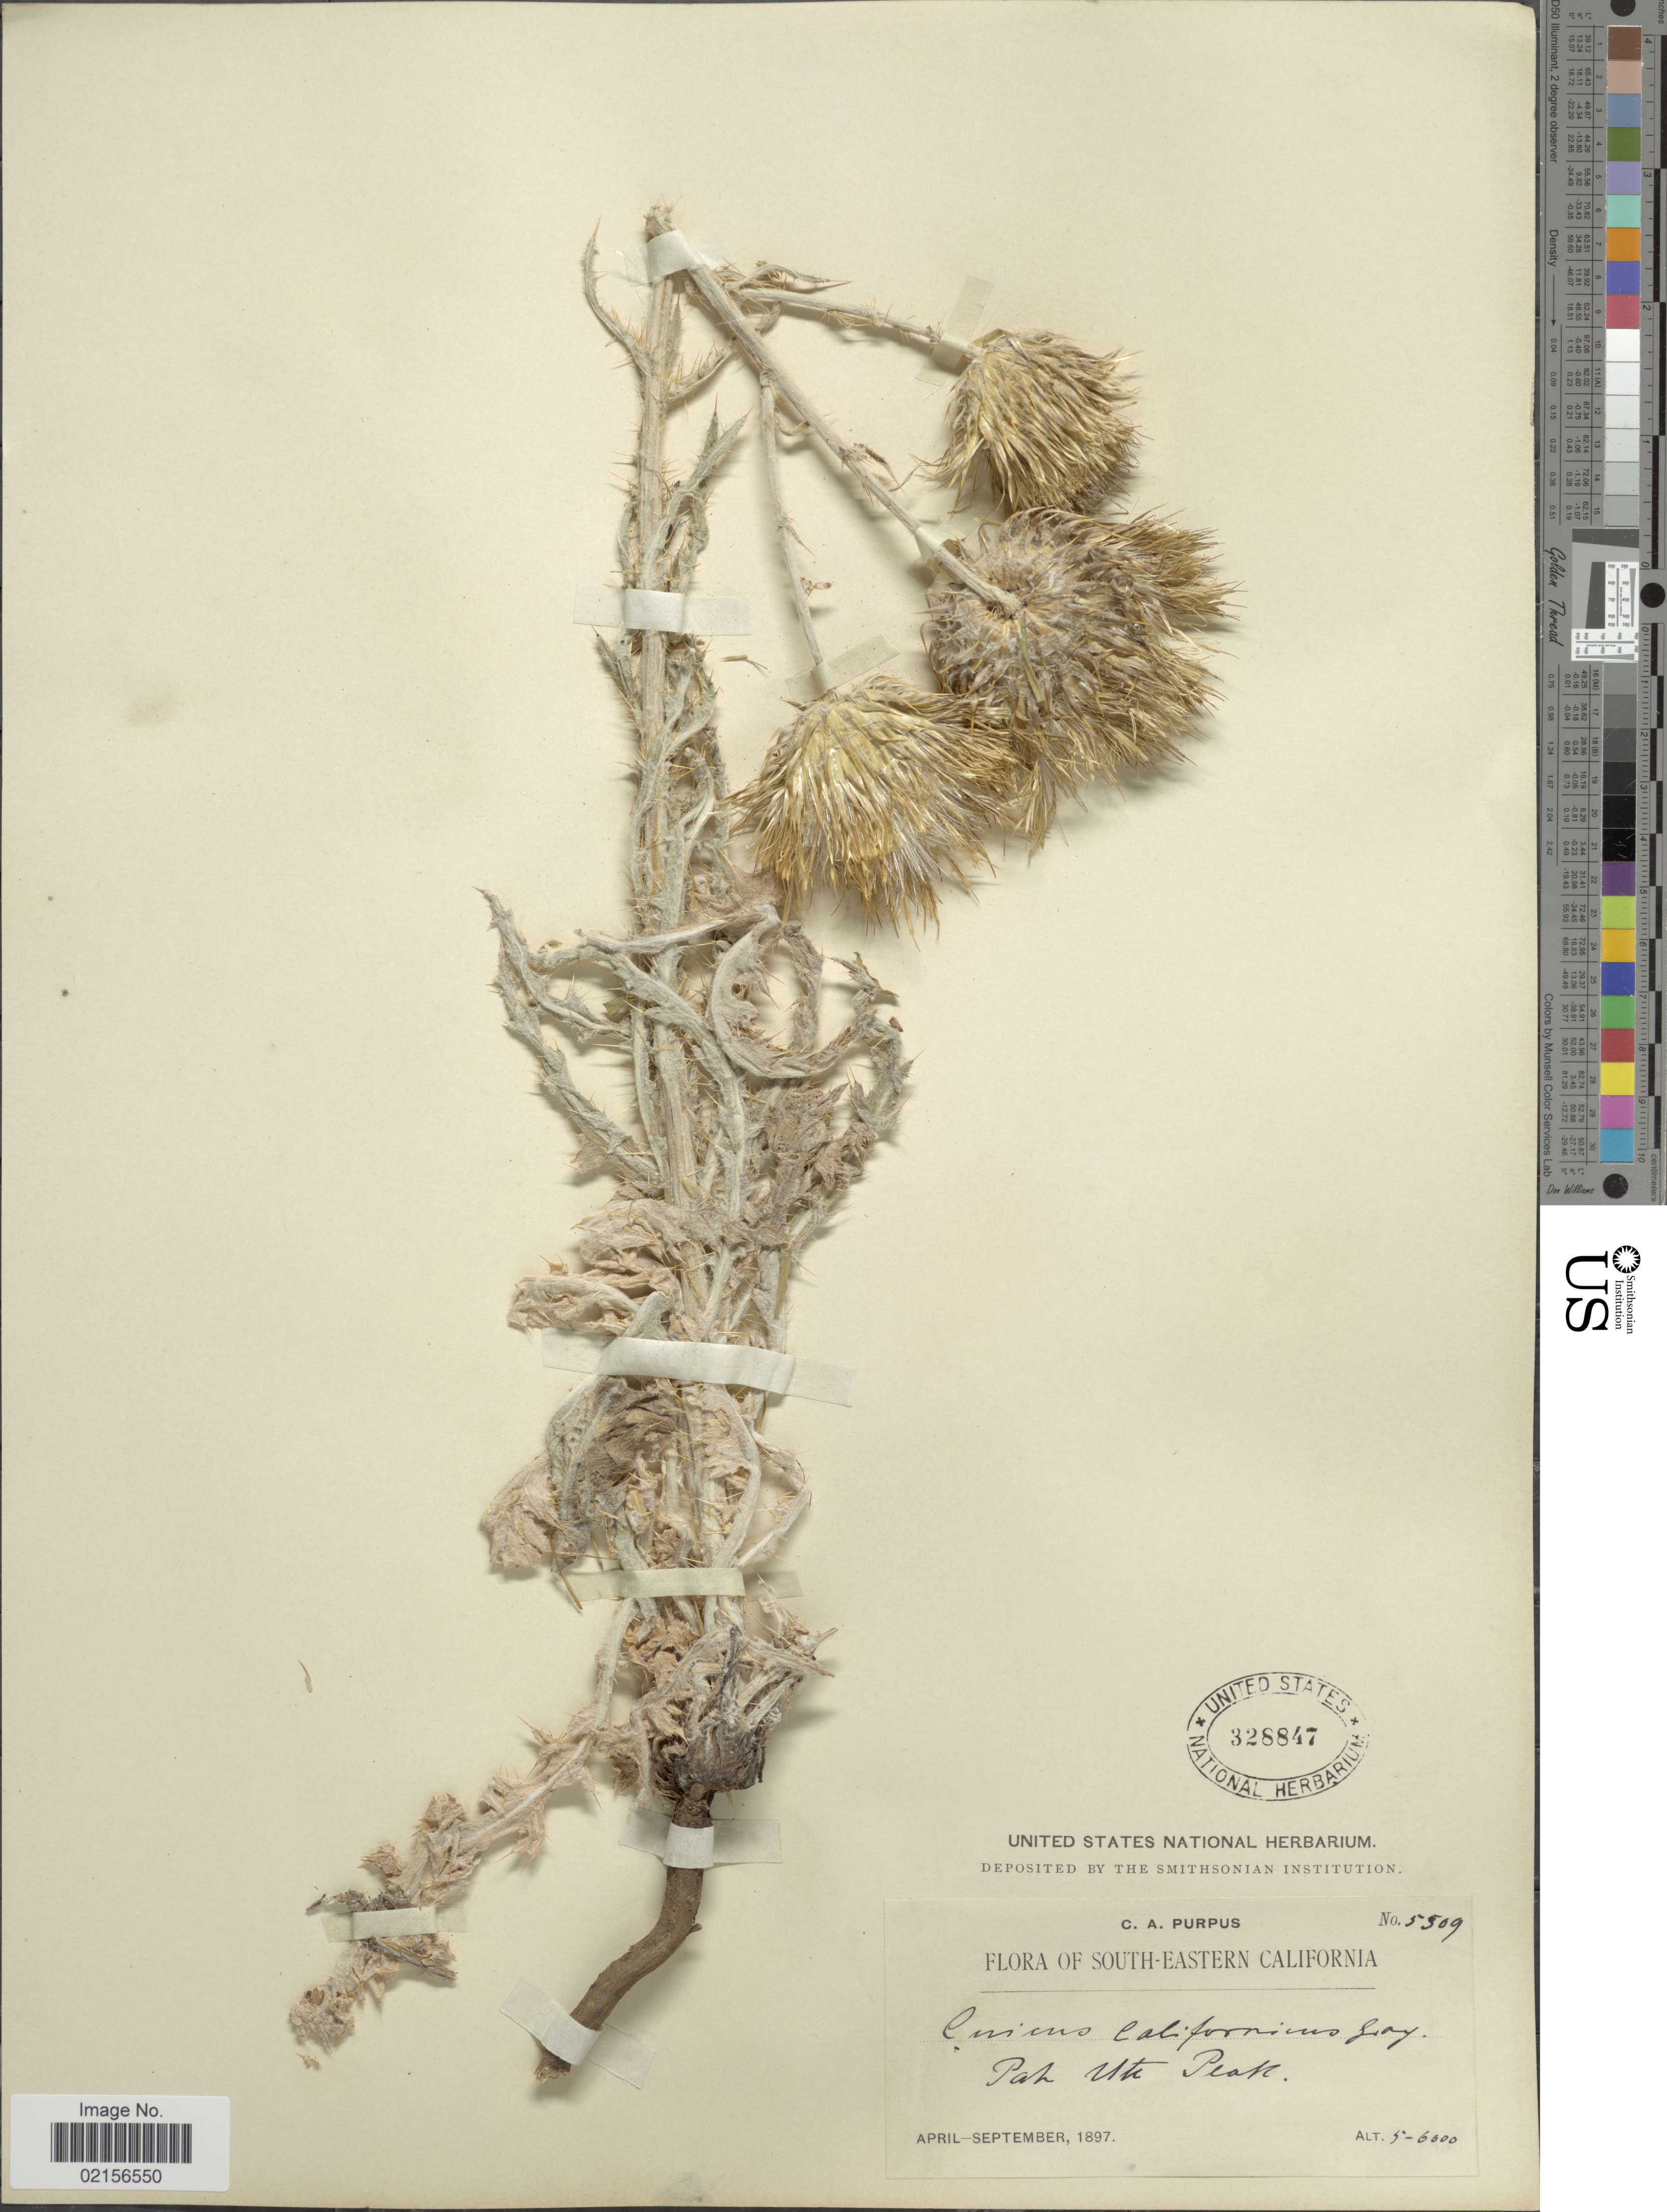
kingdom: Plantae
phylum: Tracheophyta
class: Magnoliopsida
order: Asterales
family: Asteraceae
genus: Cirsium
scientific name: Cirsium occidentale var. californicum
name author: (A. Gray) D.J. Keil & C.E. Turner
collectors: C. A. Purpus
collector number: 5509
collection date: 1897-04/1897-09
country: United States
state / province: California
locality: South-eastern California, Pah Ute Peak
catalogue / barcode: US 328847